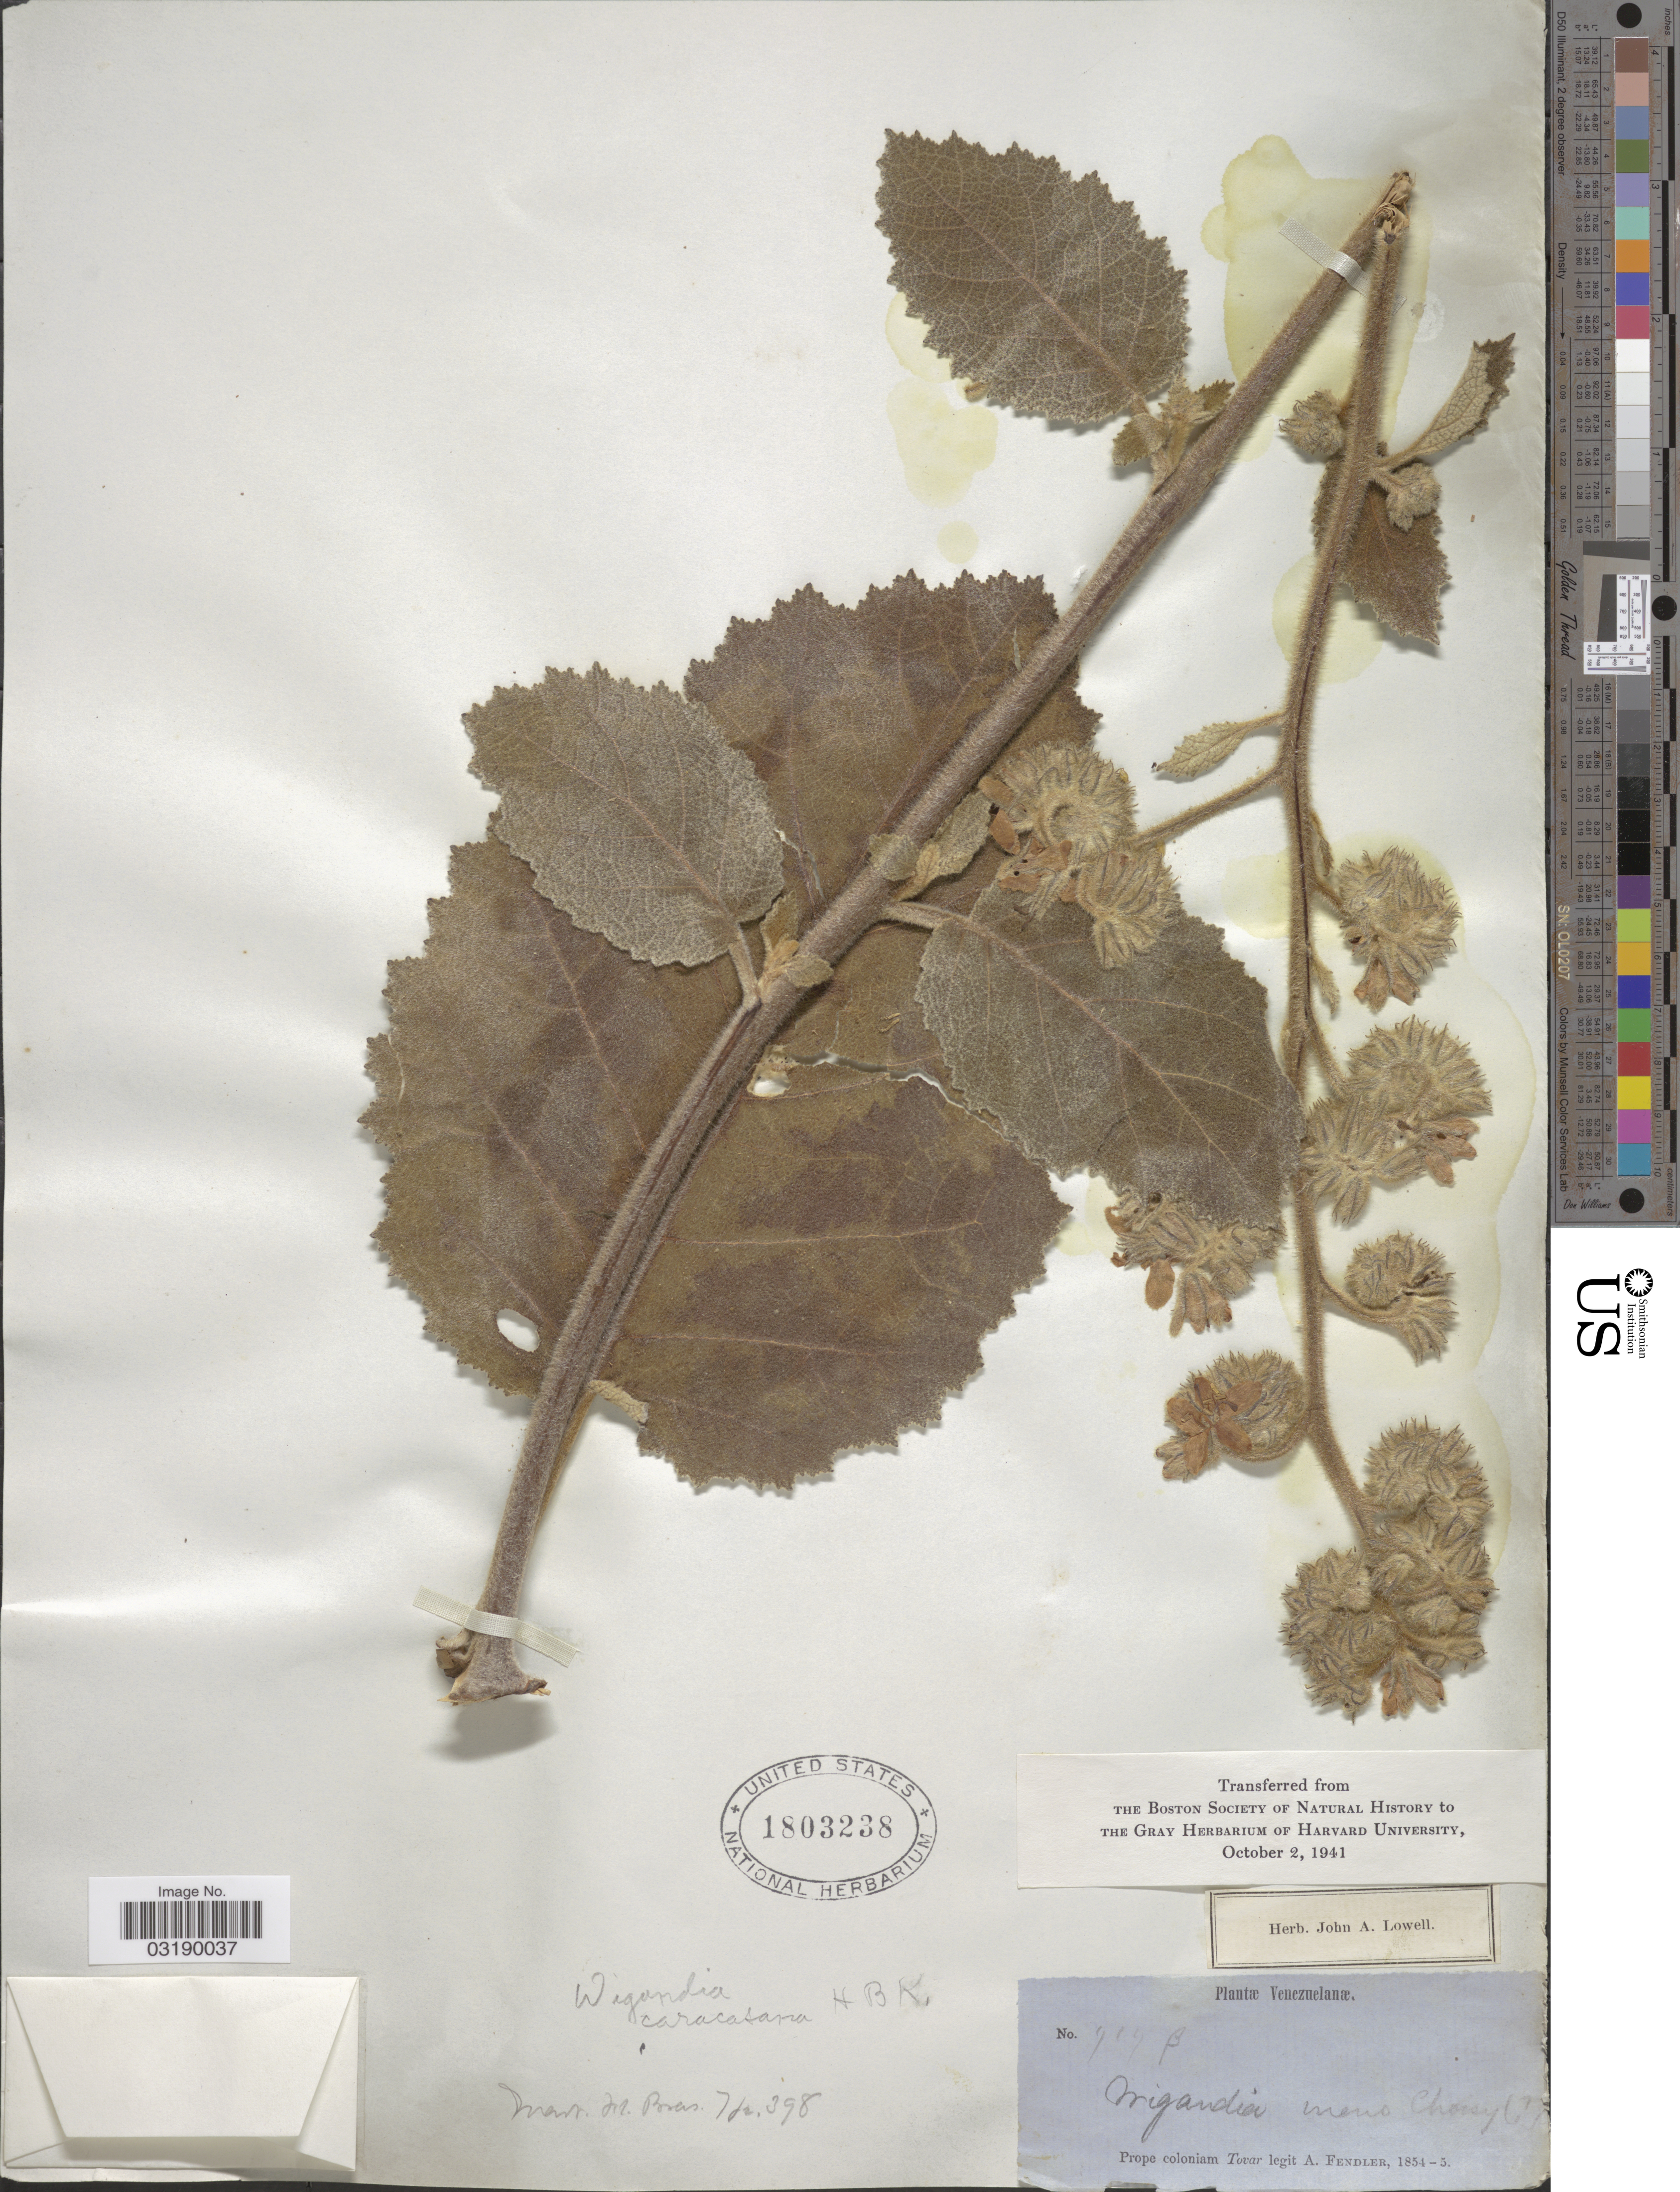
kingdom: Plantae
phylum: Tracheophyta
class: Magnoliopsida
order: Boraginales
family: Namaceae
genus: Wigandia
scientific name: Wigandia caracasana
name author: Kunth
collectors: A. Fendler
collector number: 919B*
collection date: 1854/1855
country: Venezuela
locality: Prope coloniam Tovar.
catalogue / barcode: US 1803238